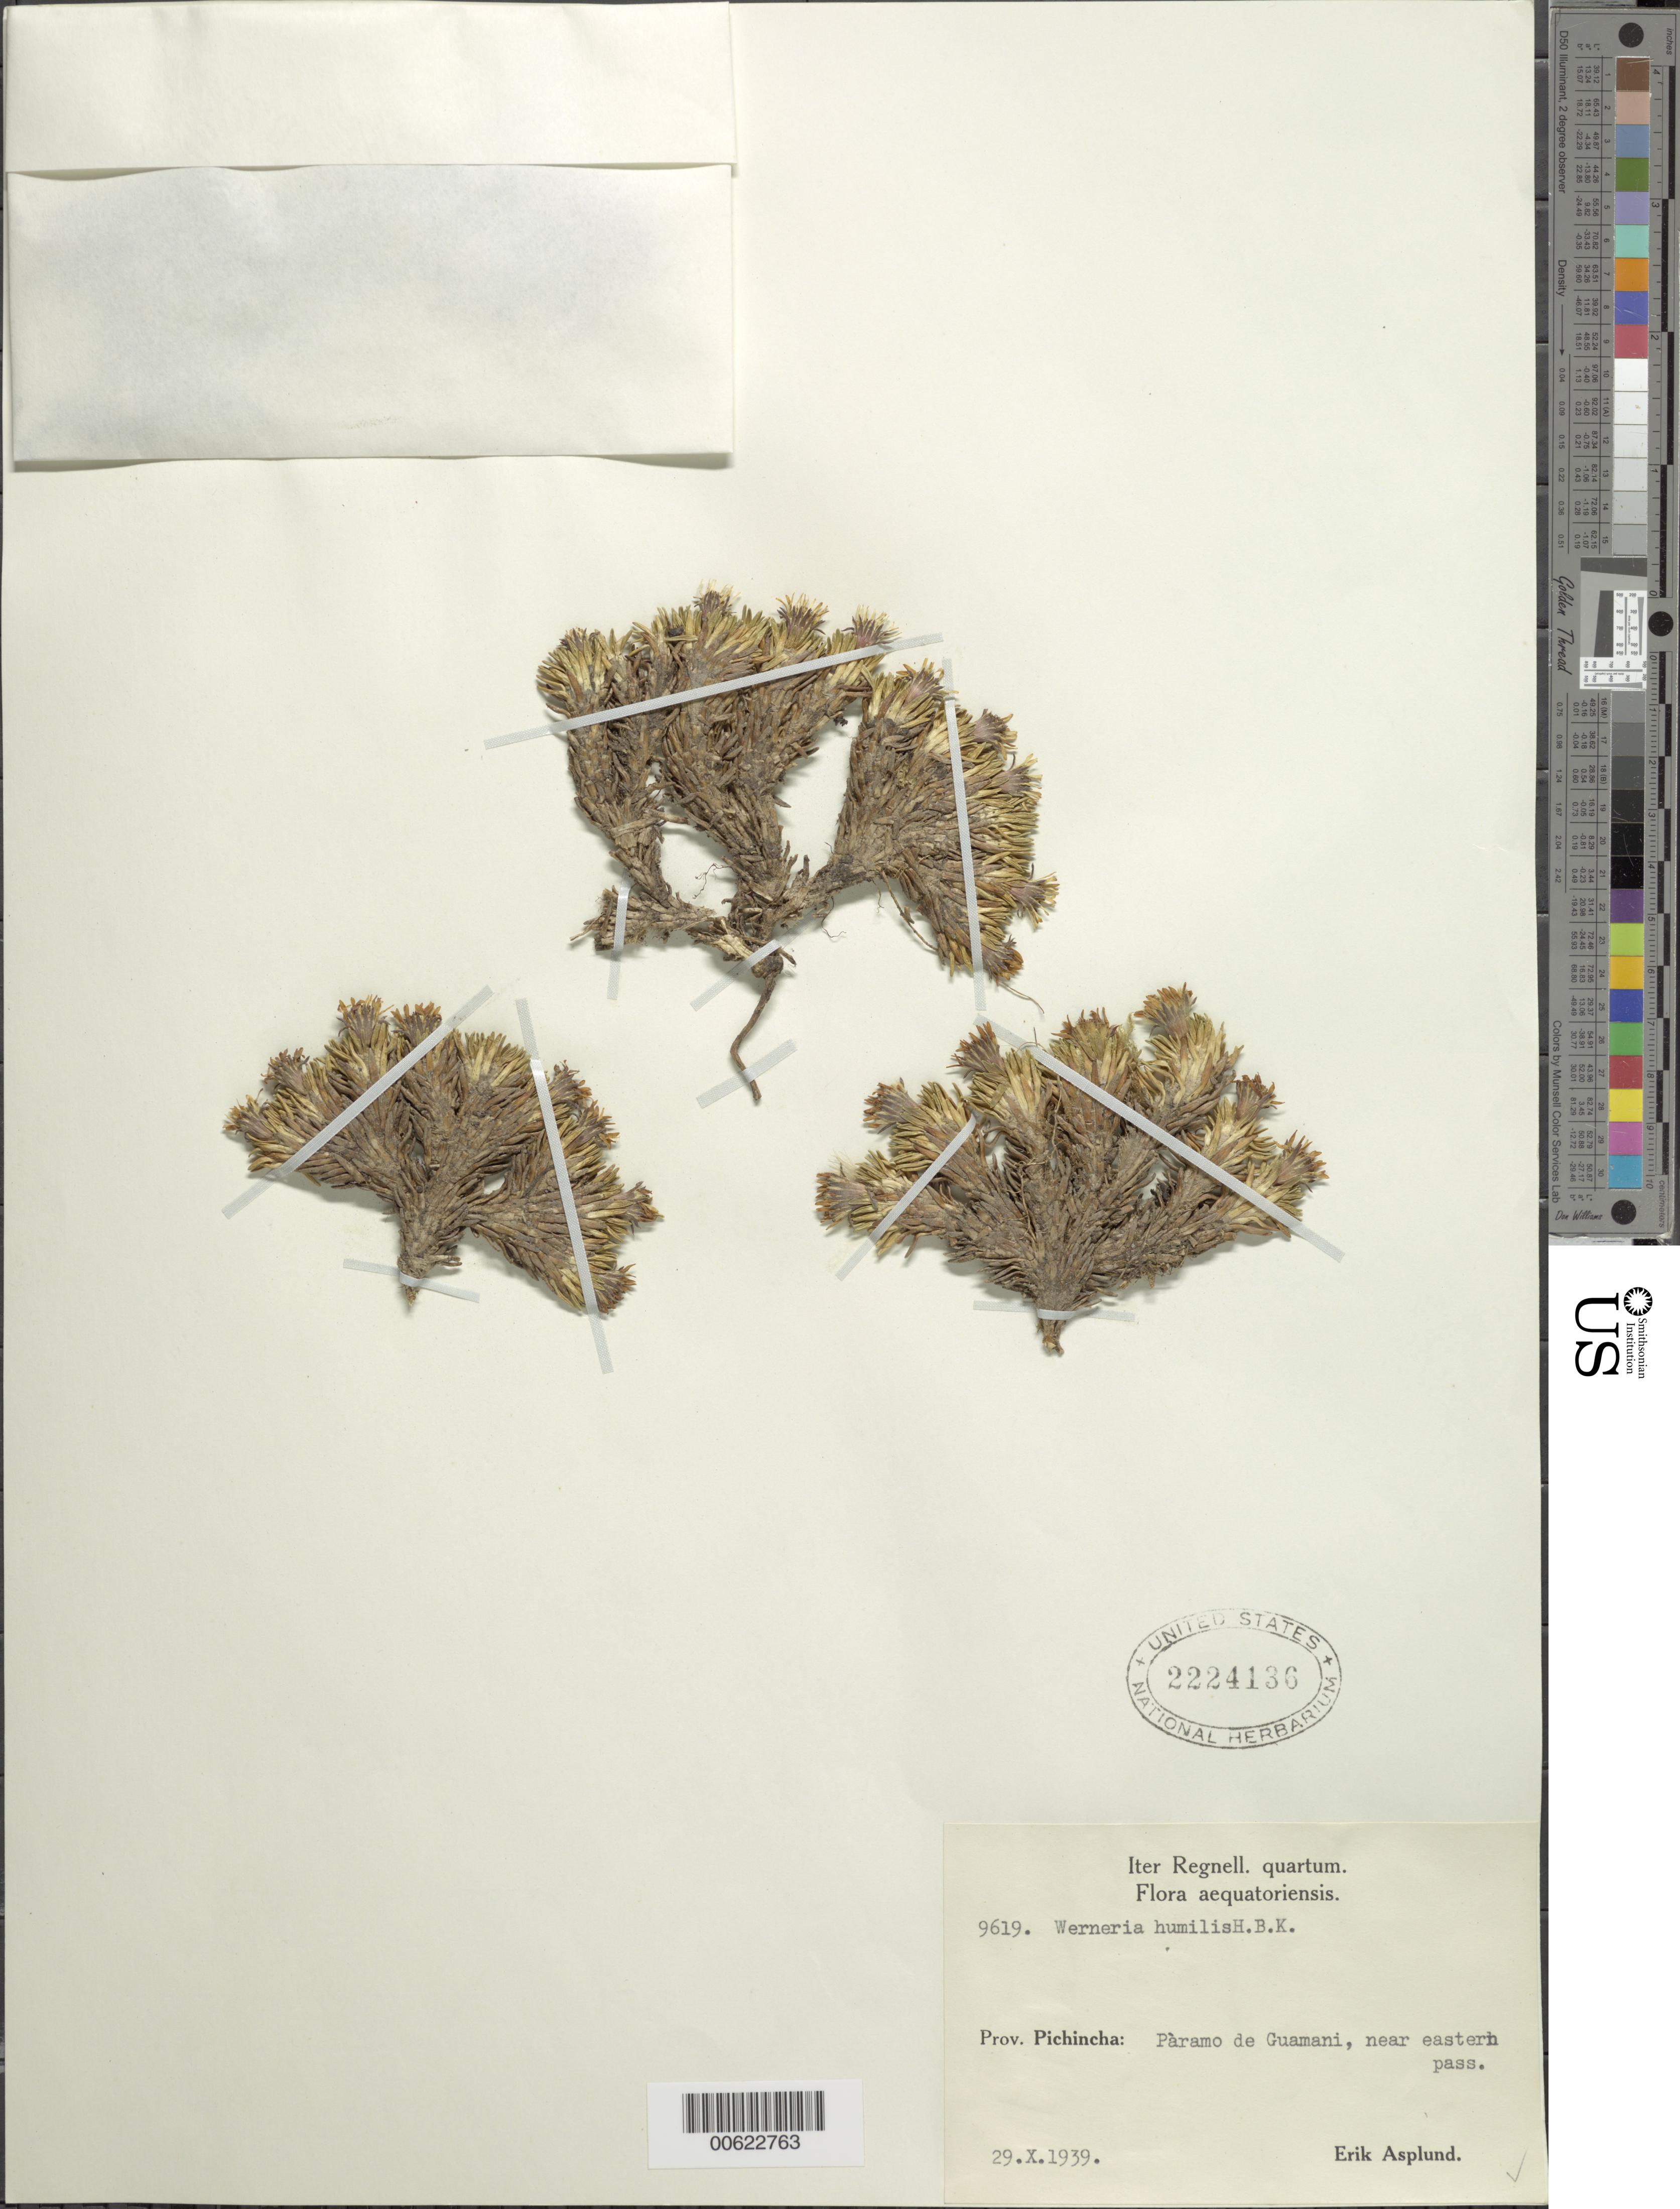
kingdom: Plantae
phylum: Tracheophyta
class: Magnoliopsida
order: Asterales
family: Asteraceae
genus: Xenophyllum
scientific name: Xenophyllum humile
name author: (Kunth) V.A. Funk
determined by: Funk, Vicki A., (BOT), Smithsonian Institution - National Museum of Natural History (UNITED STATES)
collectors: E. Asplund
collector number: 9619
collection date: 1939-10-29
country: Ecuador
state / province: Pichincha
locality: Páramo de Guamaní, near E pass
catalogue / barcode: US 2224136